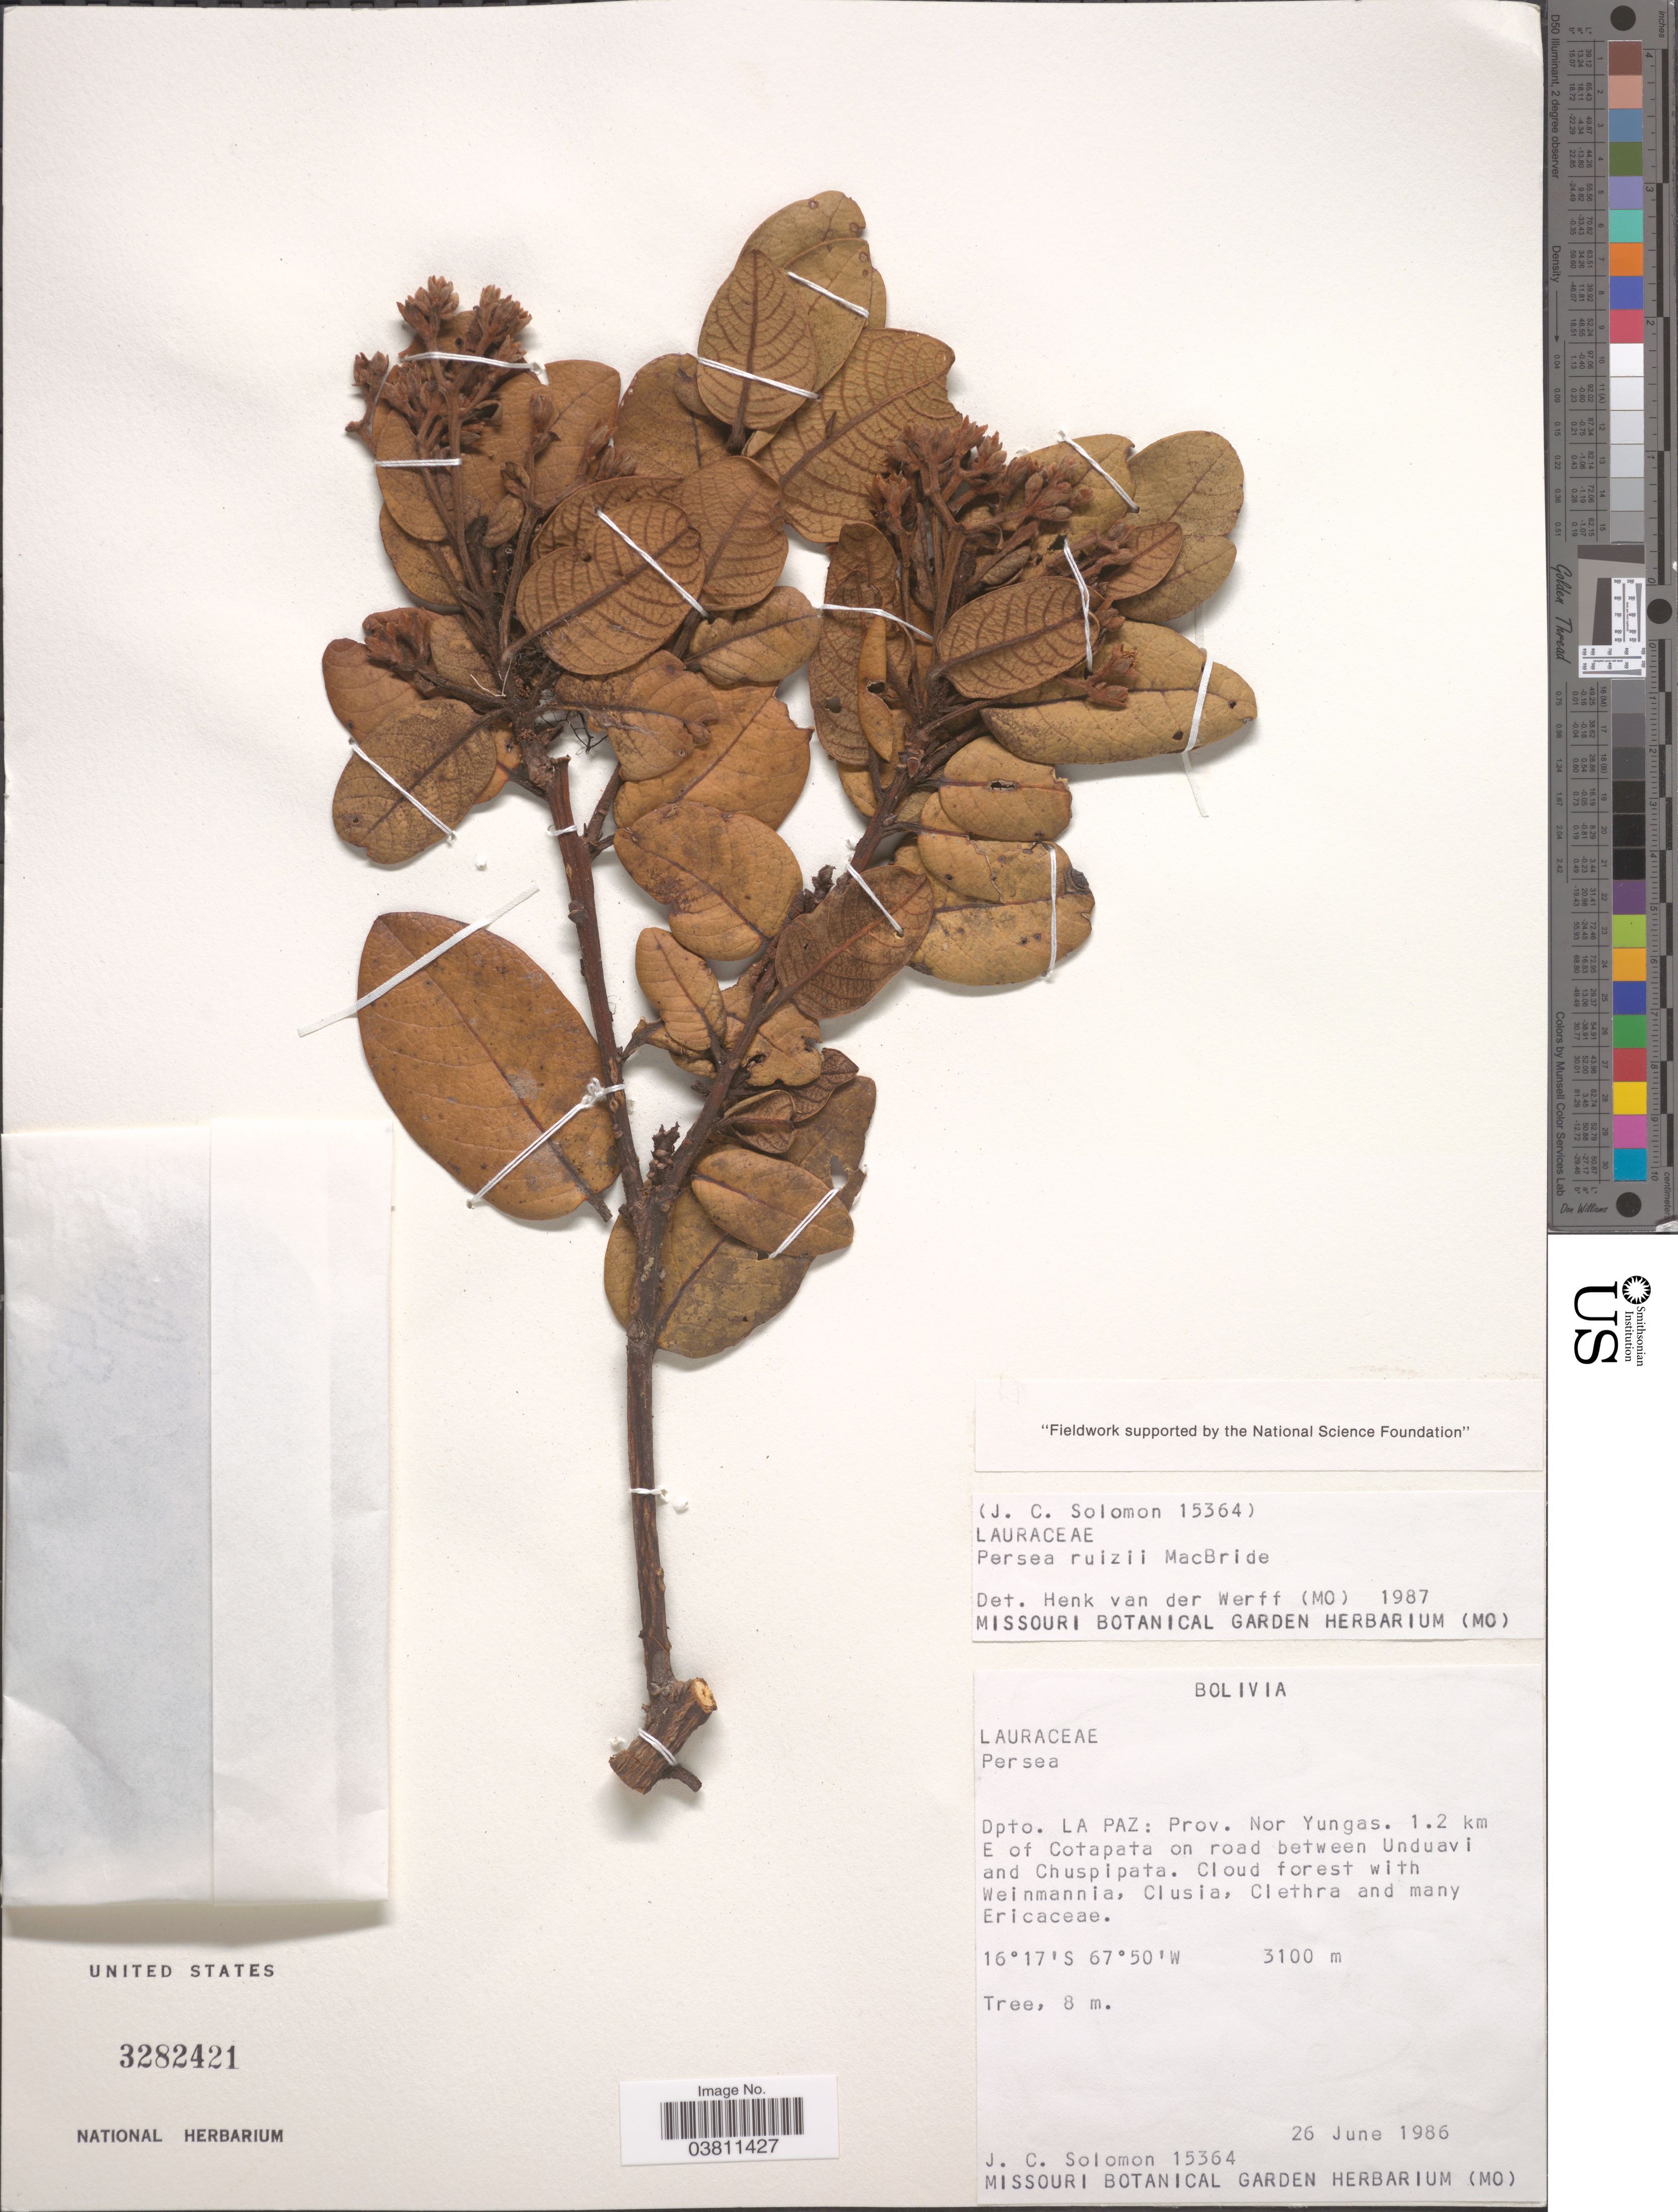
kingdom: Plantae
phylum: Tracheophyta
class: Magnoliopsida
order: Laurales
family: Lauraceae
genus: Persea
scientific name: Persea ruizii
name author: J.F. Macbr.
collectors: J. C. Solomon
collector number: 15364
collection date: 1986-06-26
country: Bolivia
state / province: La Paz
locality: Dpto. La Paz: Prov. Nor Yungas. 1.2 km E of Cotapata on road between Unduavi and Chuspipata.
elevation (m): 3100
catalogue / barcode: US 3282421